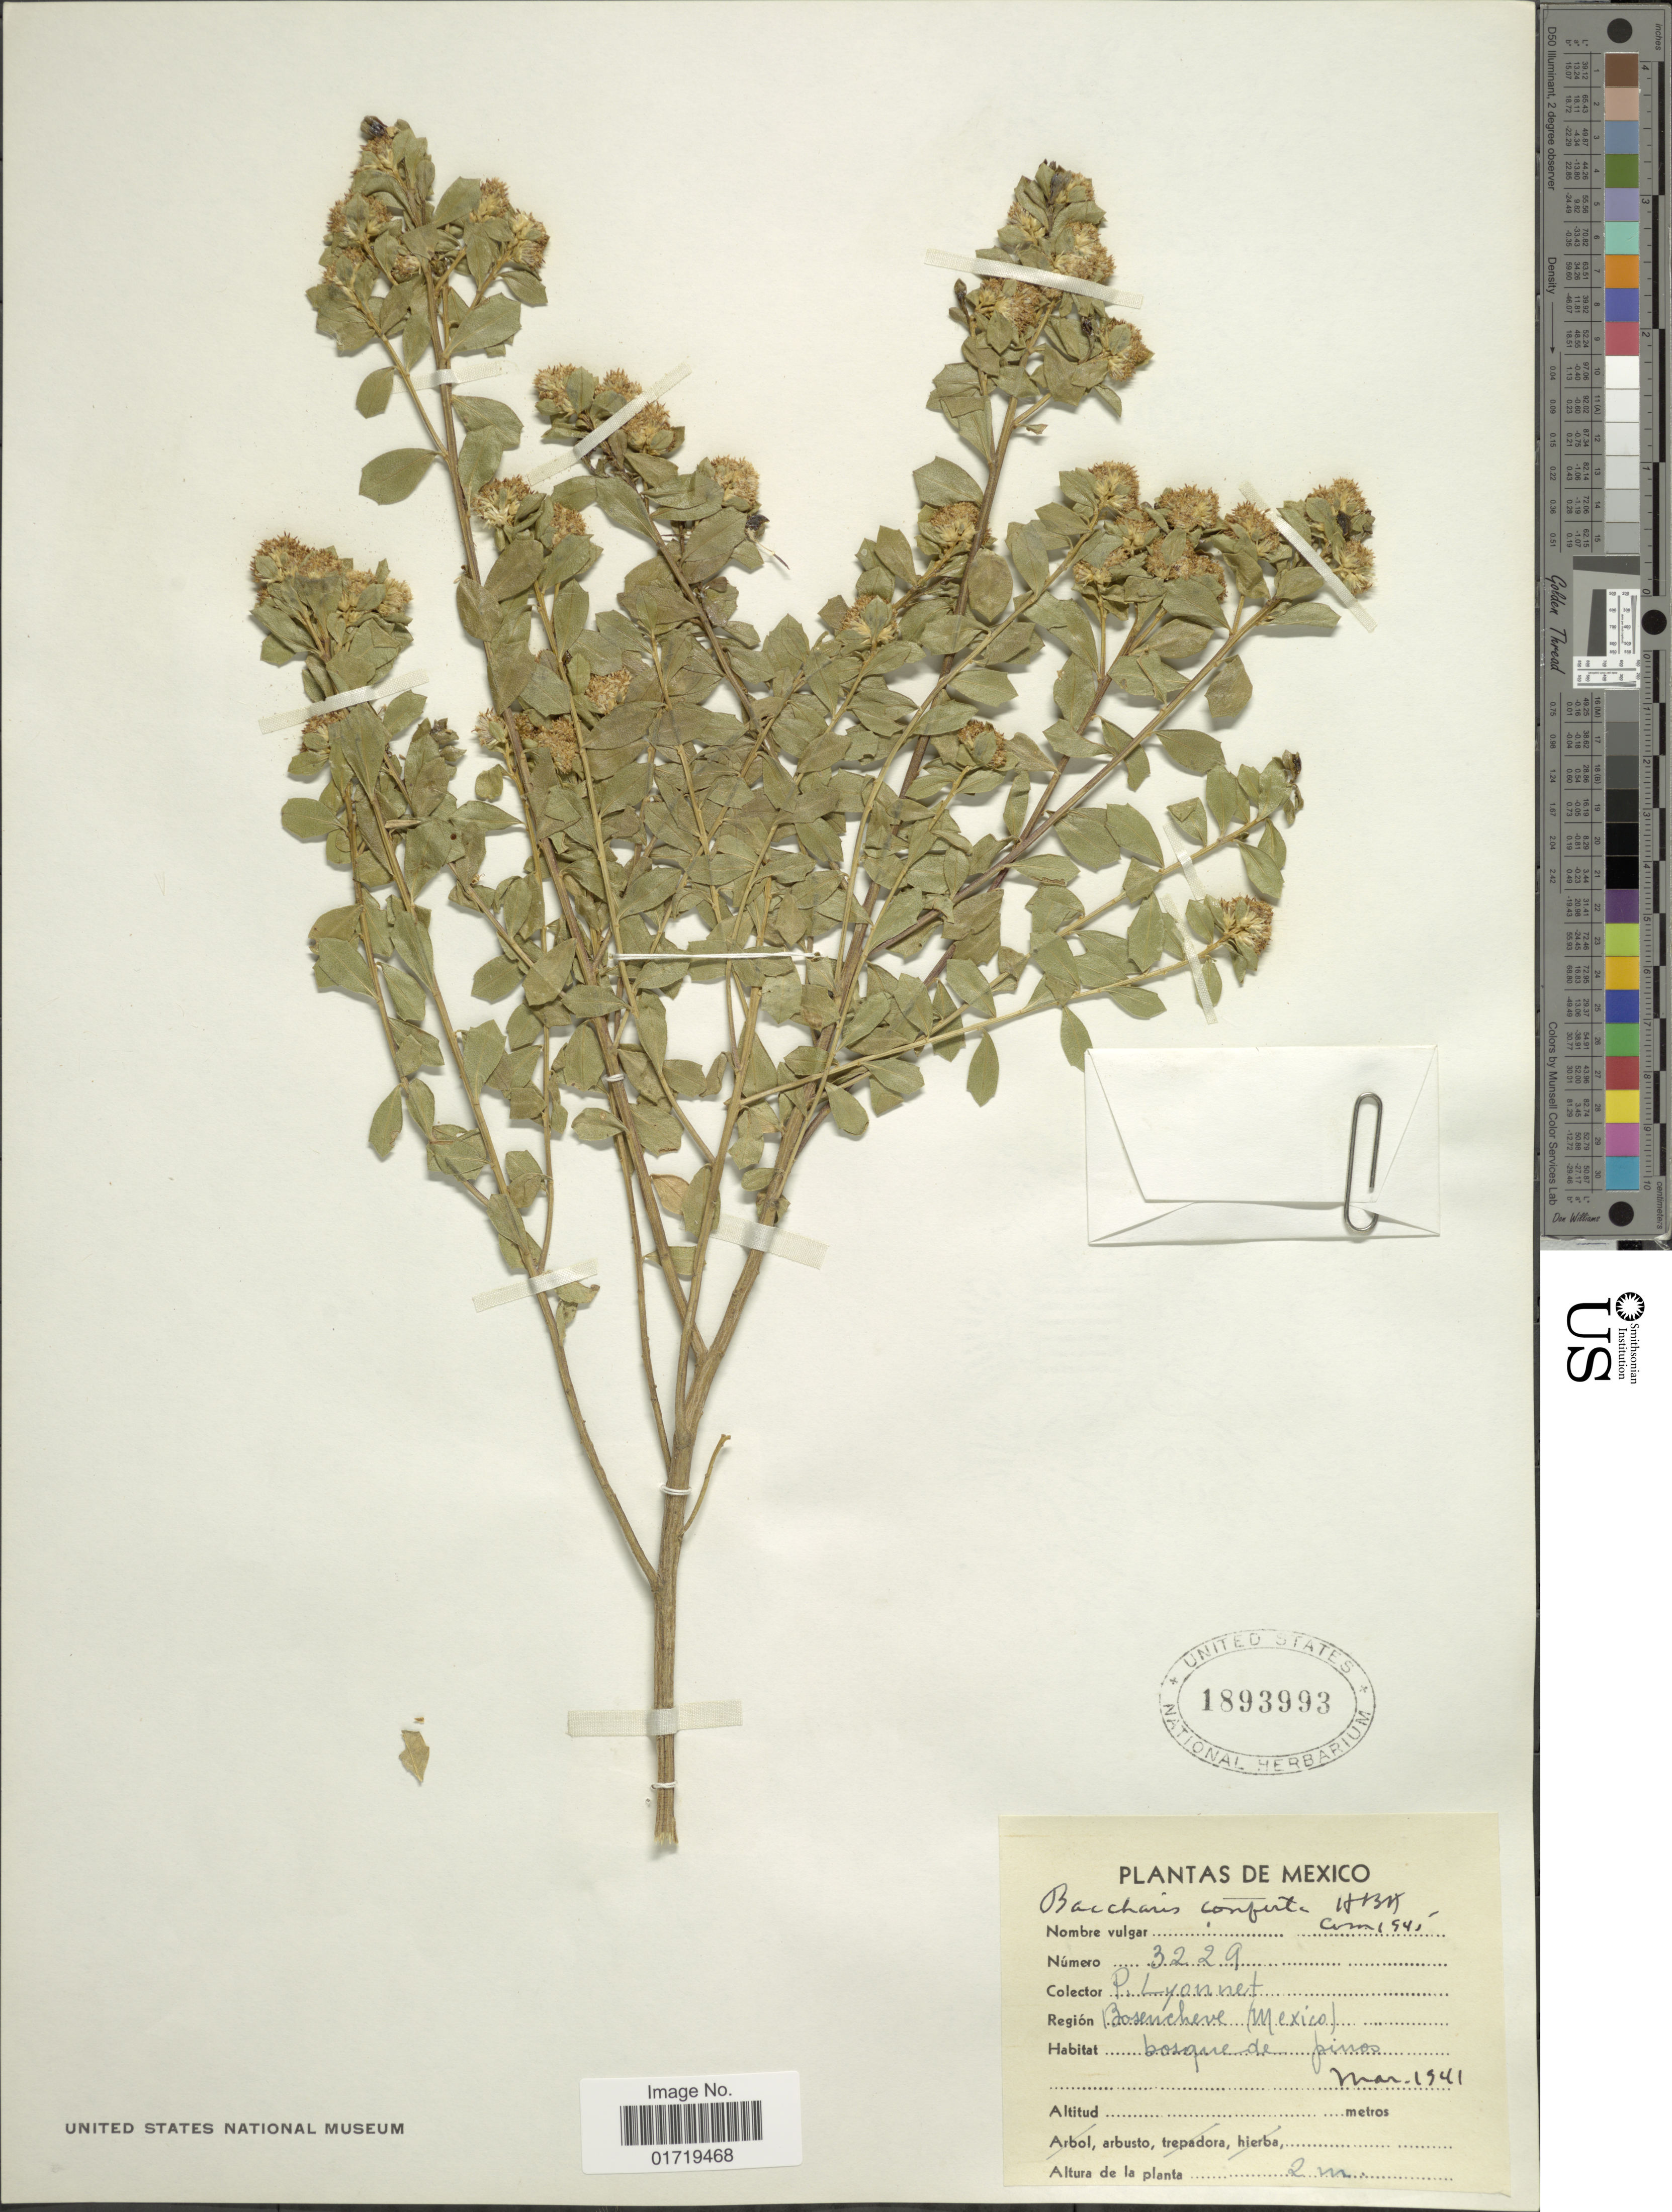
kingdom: Plantae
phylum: Tracheophyta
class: Magnoliopsida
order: Asterales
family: Asteraceae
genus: Baccharis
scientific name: Baccharis conferta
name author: Kunth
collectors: P. Lyonnet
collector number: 3329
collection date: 1941-03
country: Mexico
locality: Bosencheve (Mexico)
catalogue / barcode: US 1893993